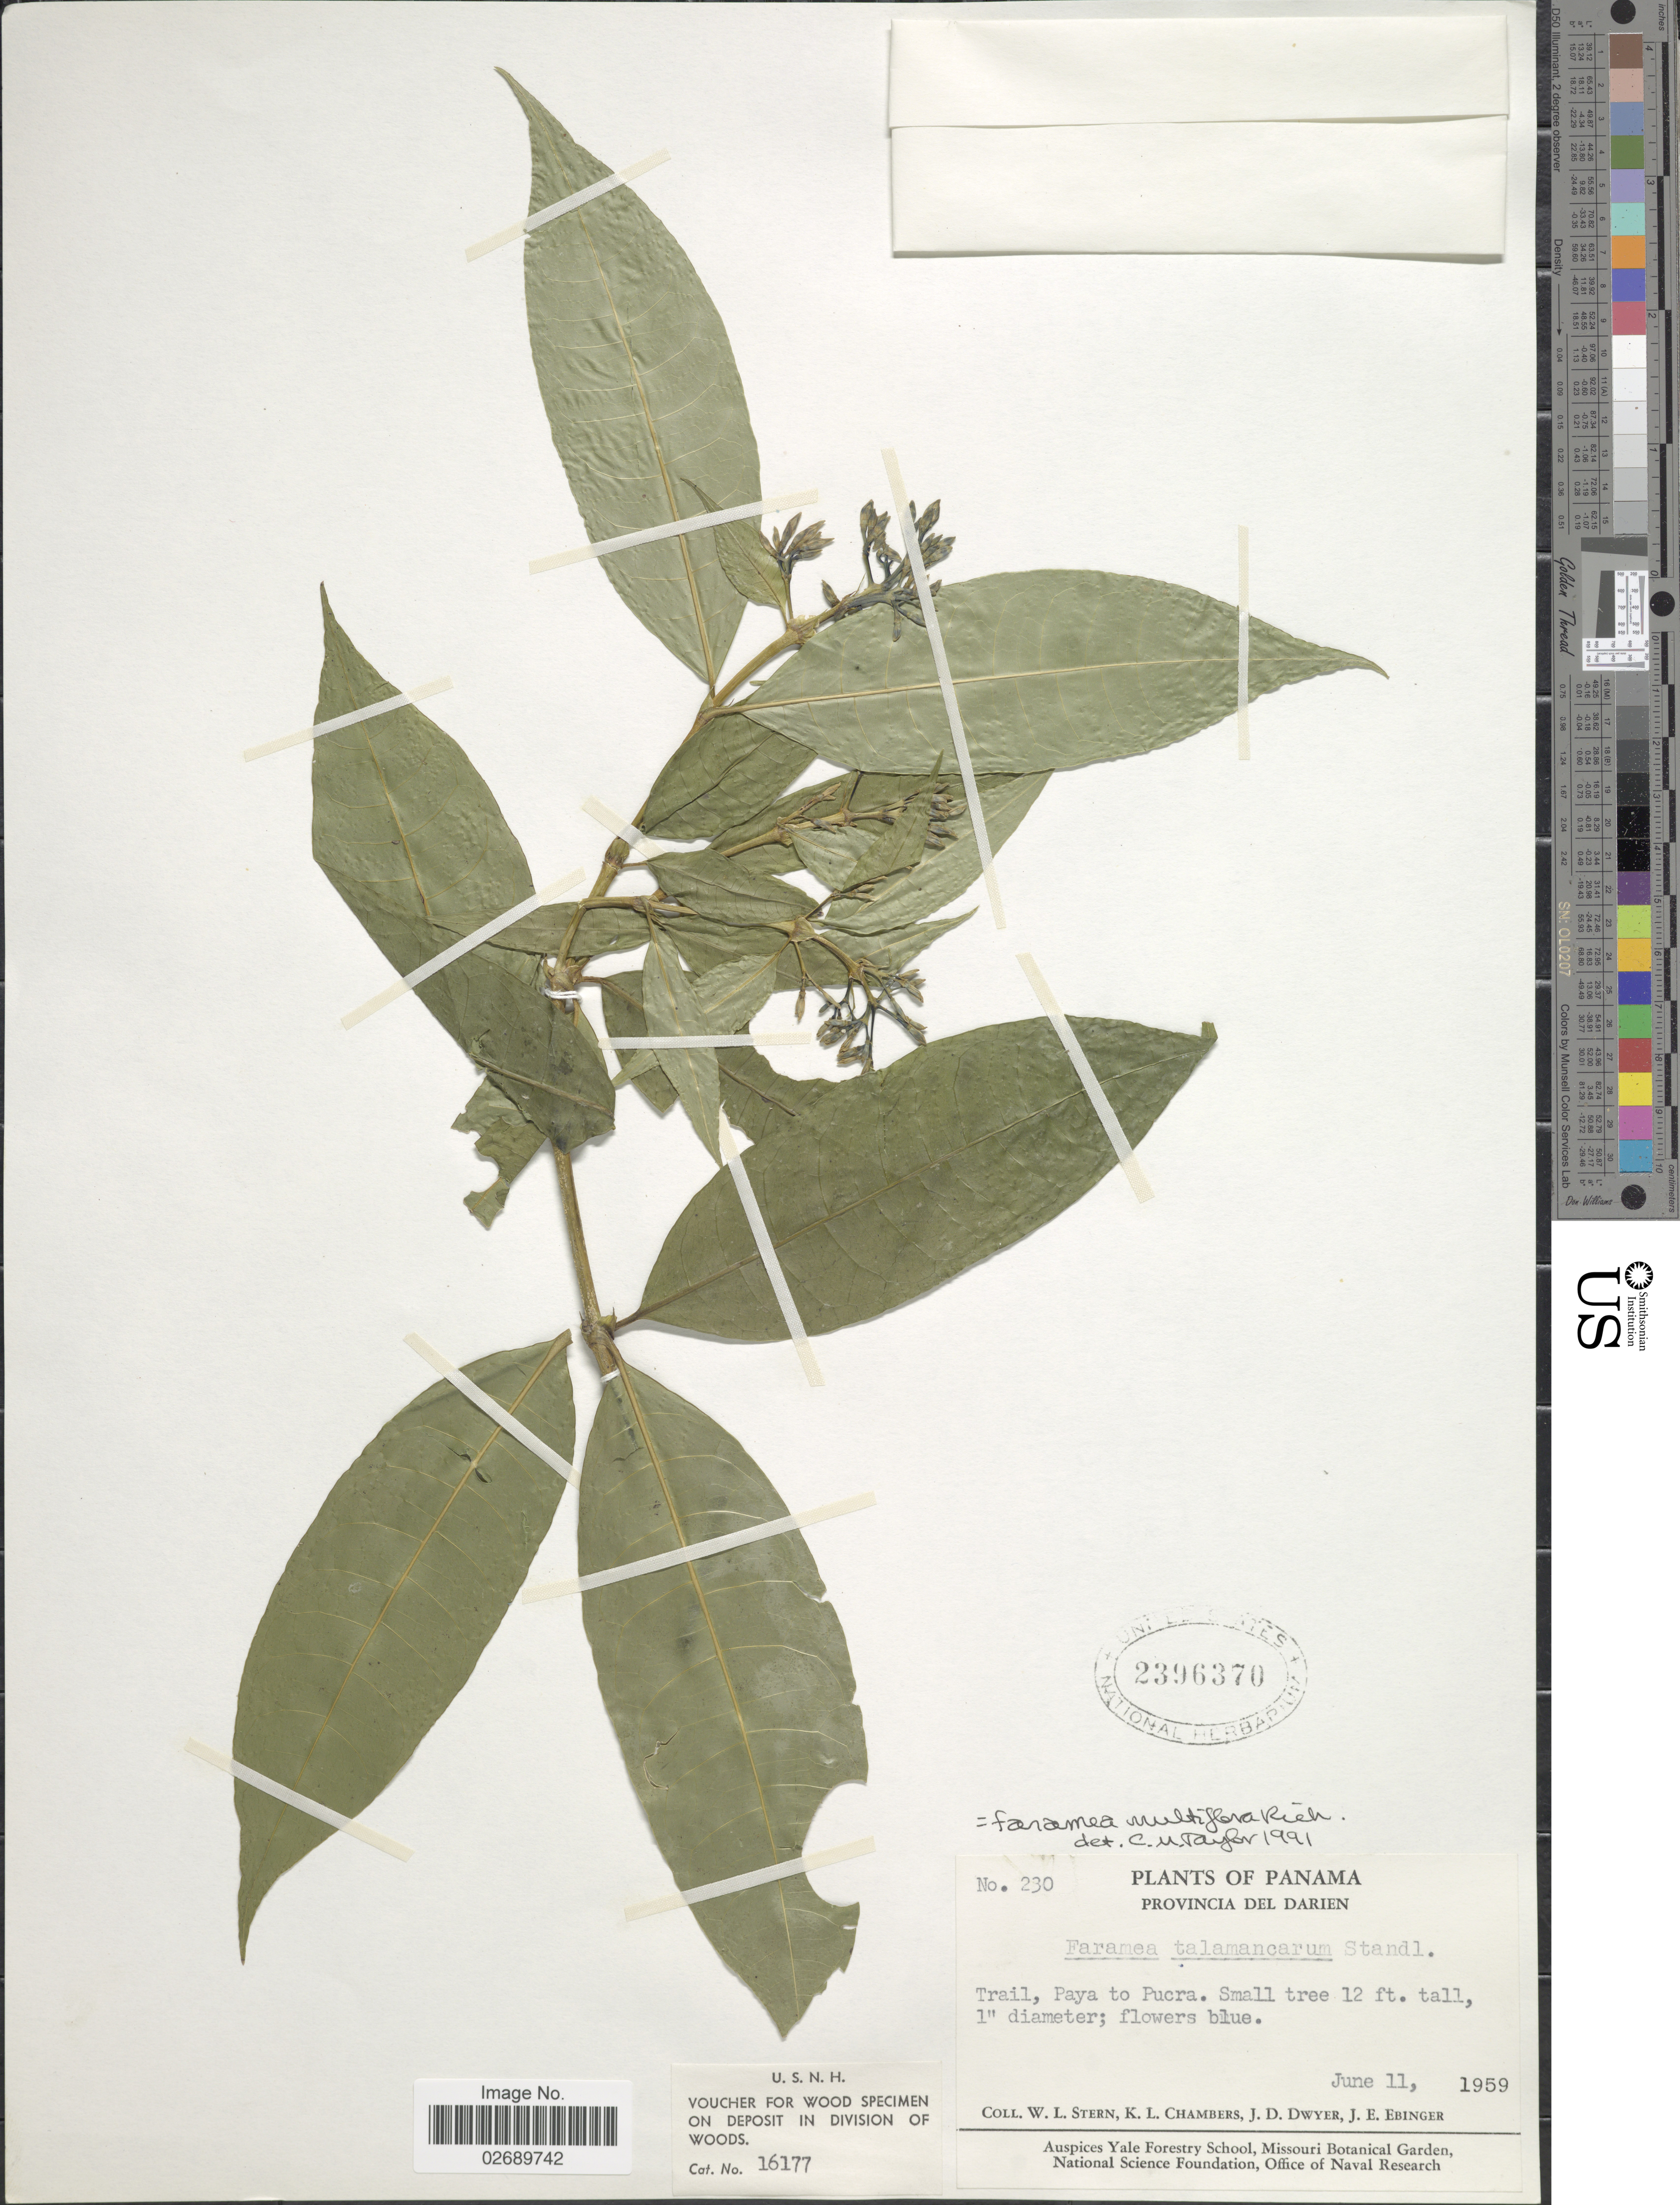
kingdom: Plantae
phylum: Tracheophyta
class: Magnoliopsida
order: Gentianales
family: Rubiaceae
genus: Faramea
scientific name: Faramea multiflora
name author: A. Rich. ex DC.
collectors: W. L. Stern, K. Chambers, J. D. Dwyer & J. Ebinger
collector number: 230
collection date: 1959-06-11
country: Panama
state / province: Darién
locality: Trail, Paya to Pucra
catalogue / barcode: US 2396370